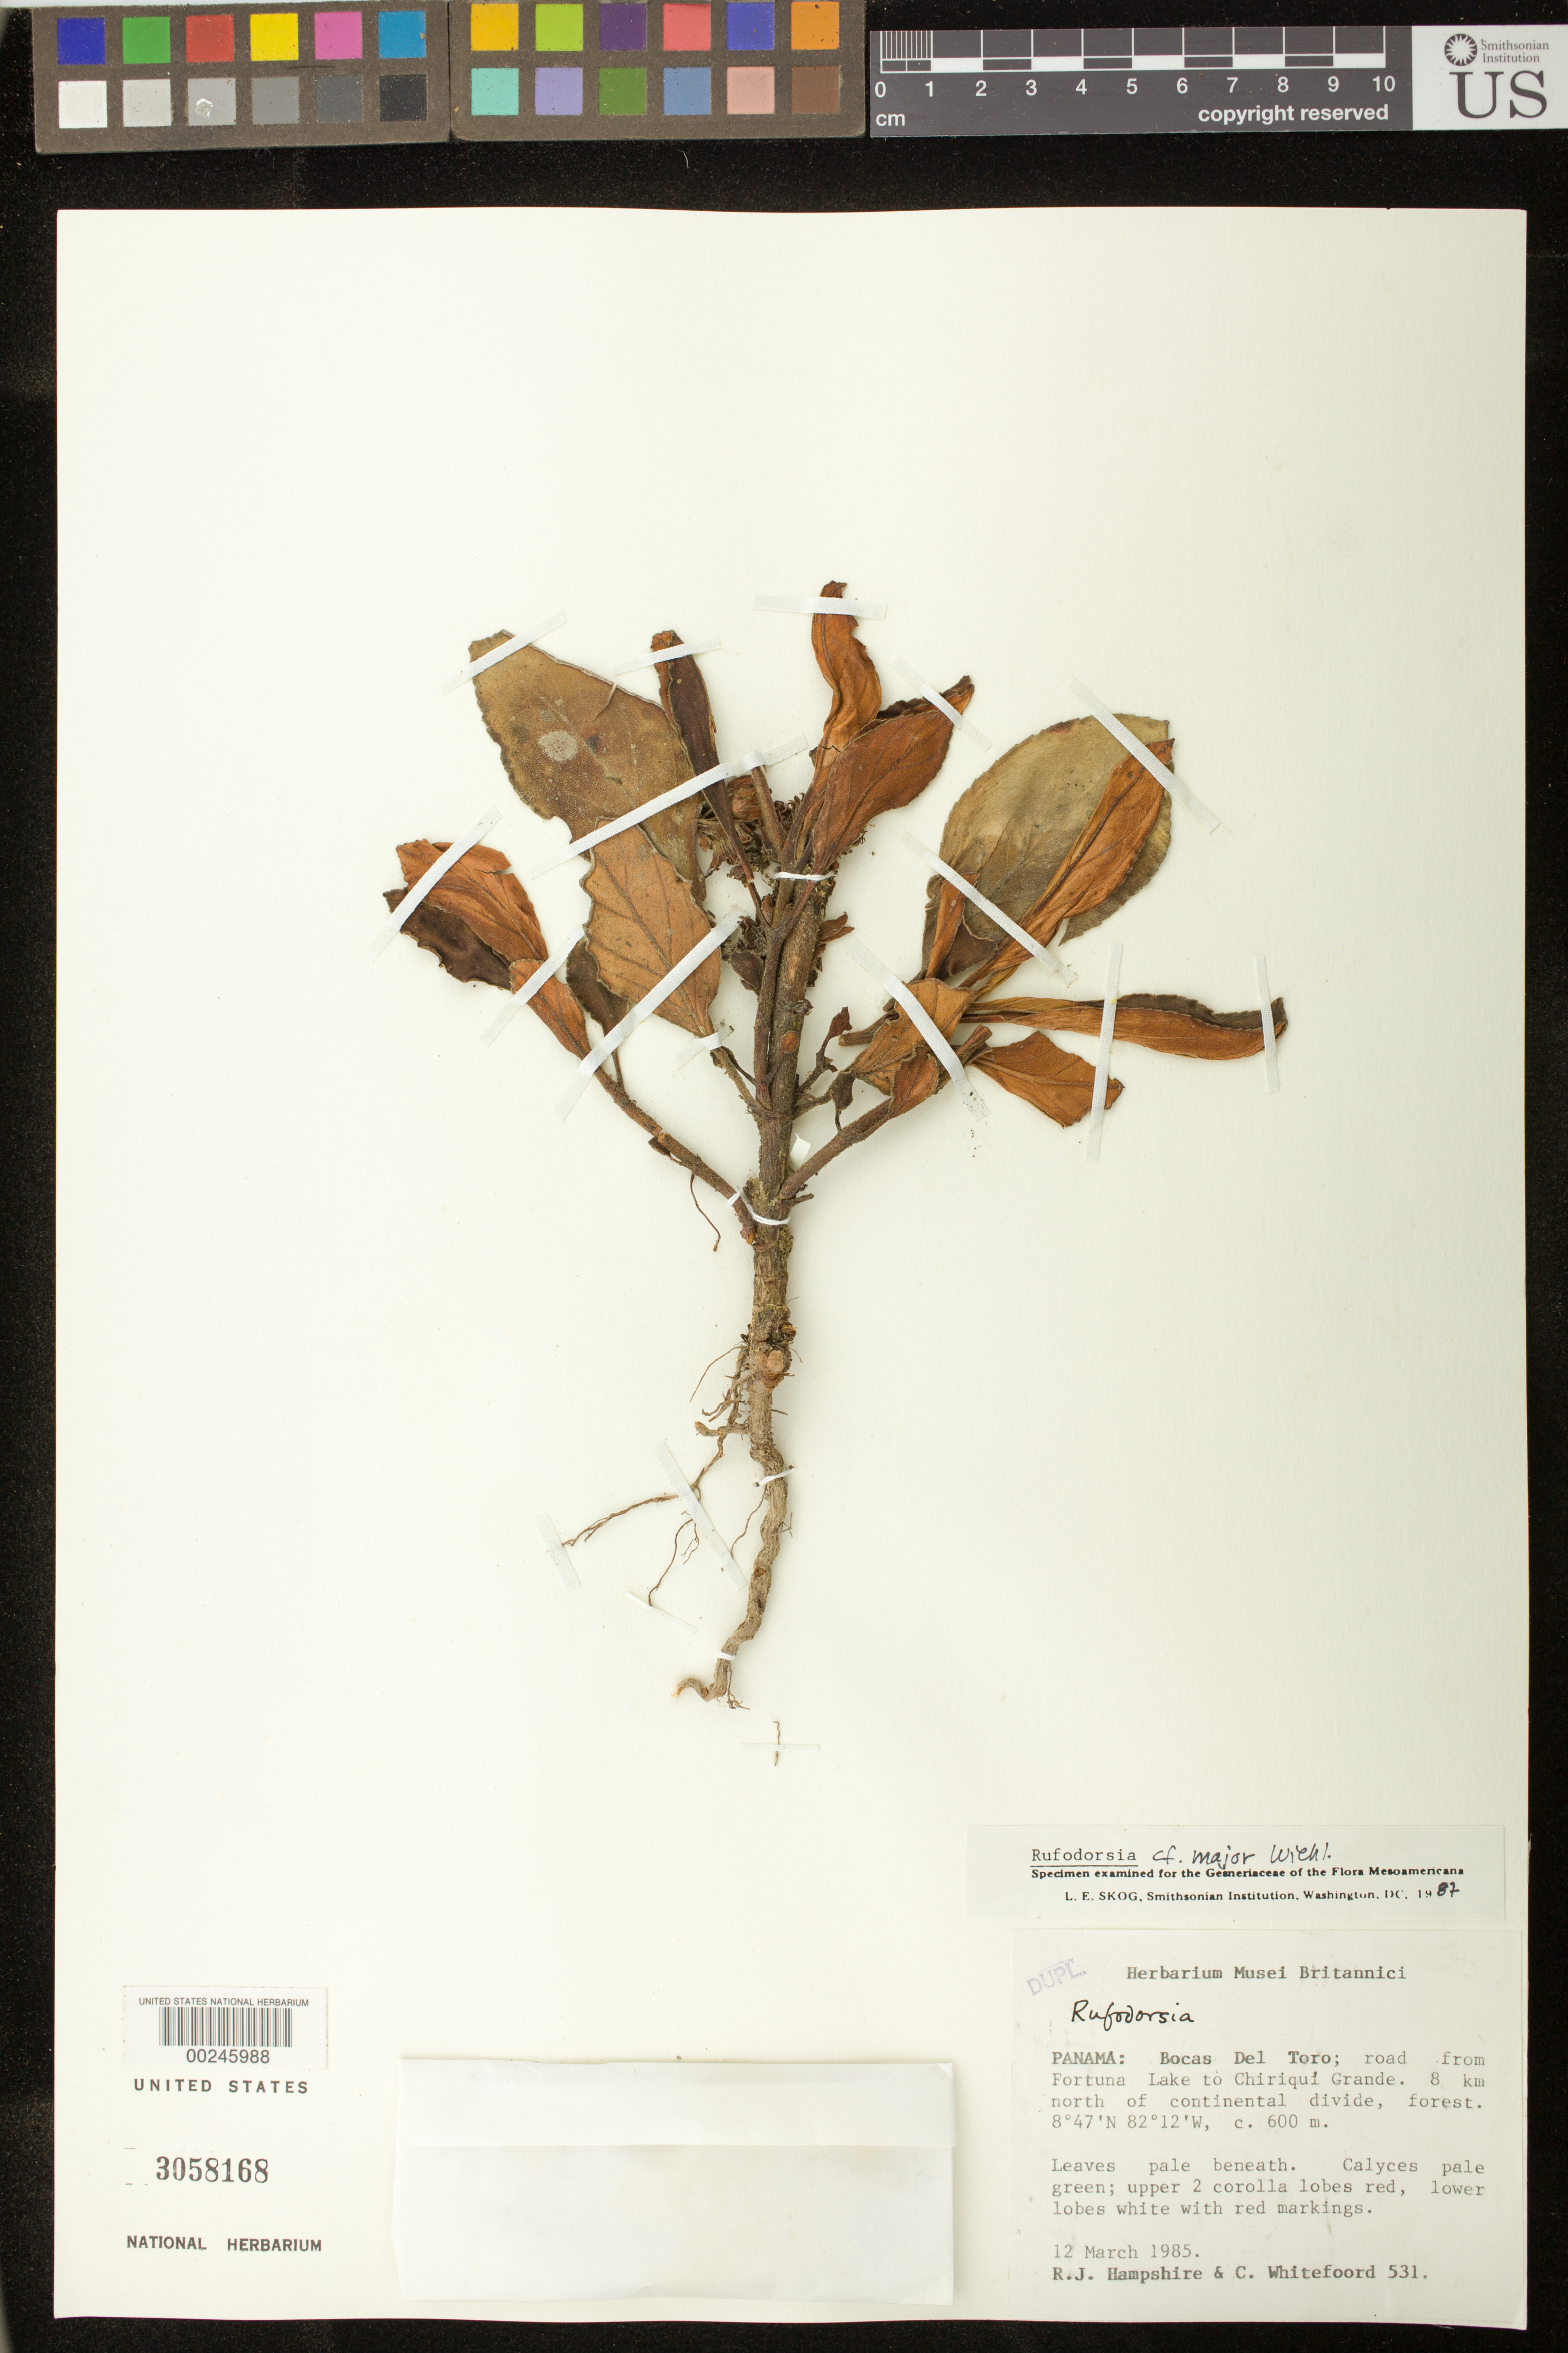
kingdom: Plantae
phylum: Tracheophyta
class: Magnoliopsida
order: Lamiales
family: Gesneriaceae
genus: Rufodorsia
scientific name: Rufodorsia major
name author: Wiehler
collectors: R. Hampshire & C. Whitefoord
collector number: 531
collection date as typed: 12 Mar 1985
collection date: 1985-03-12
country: Panama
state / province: Bocas del Toro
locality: Road from Fortuna Lake to Chiriqui Grande, 8 km N of continental divide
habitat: Forest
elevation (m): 600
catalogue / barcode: US 3058168